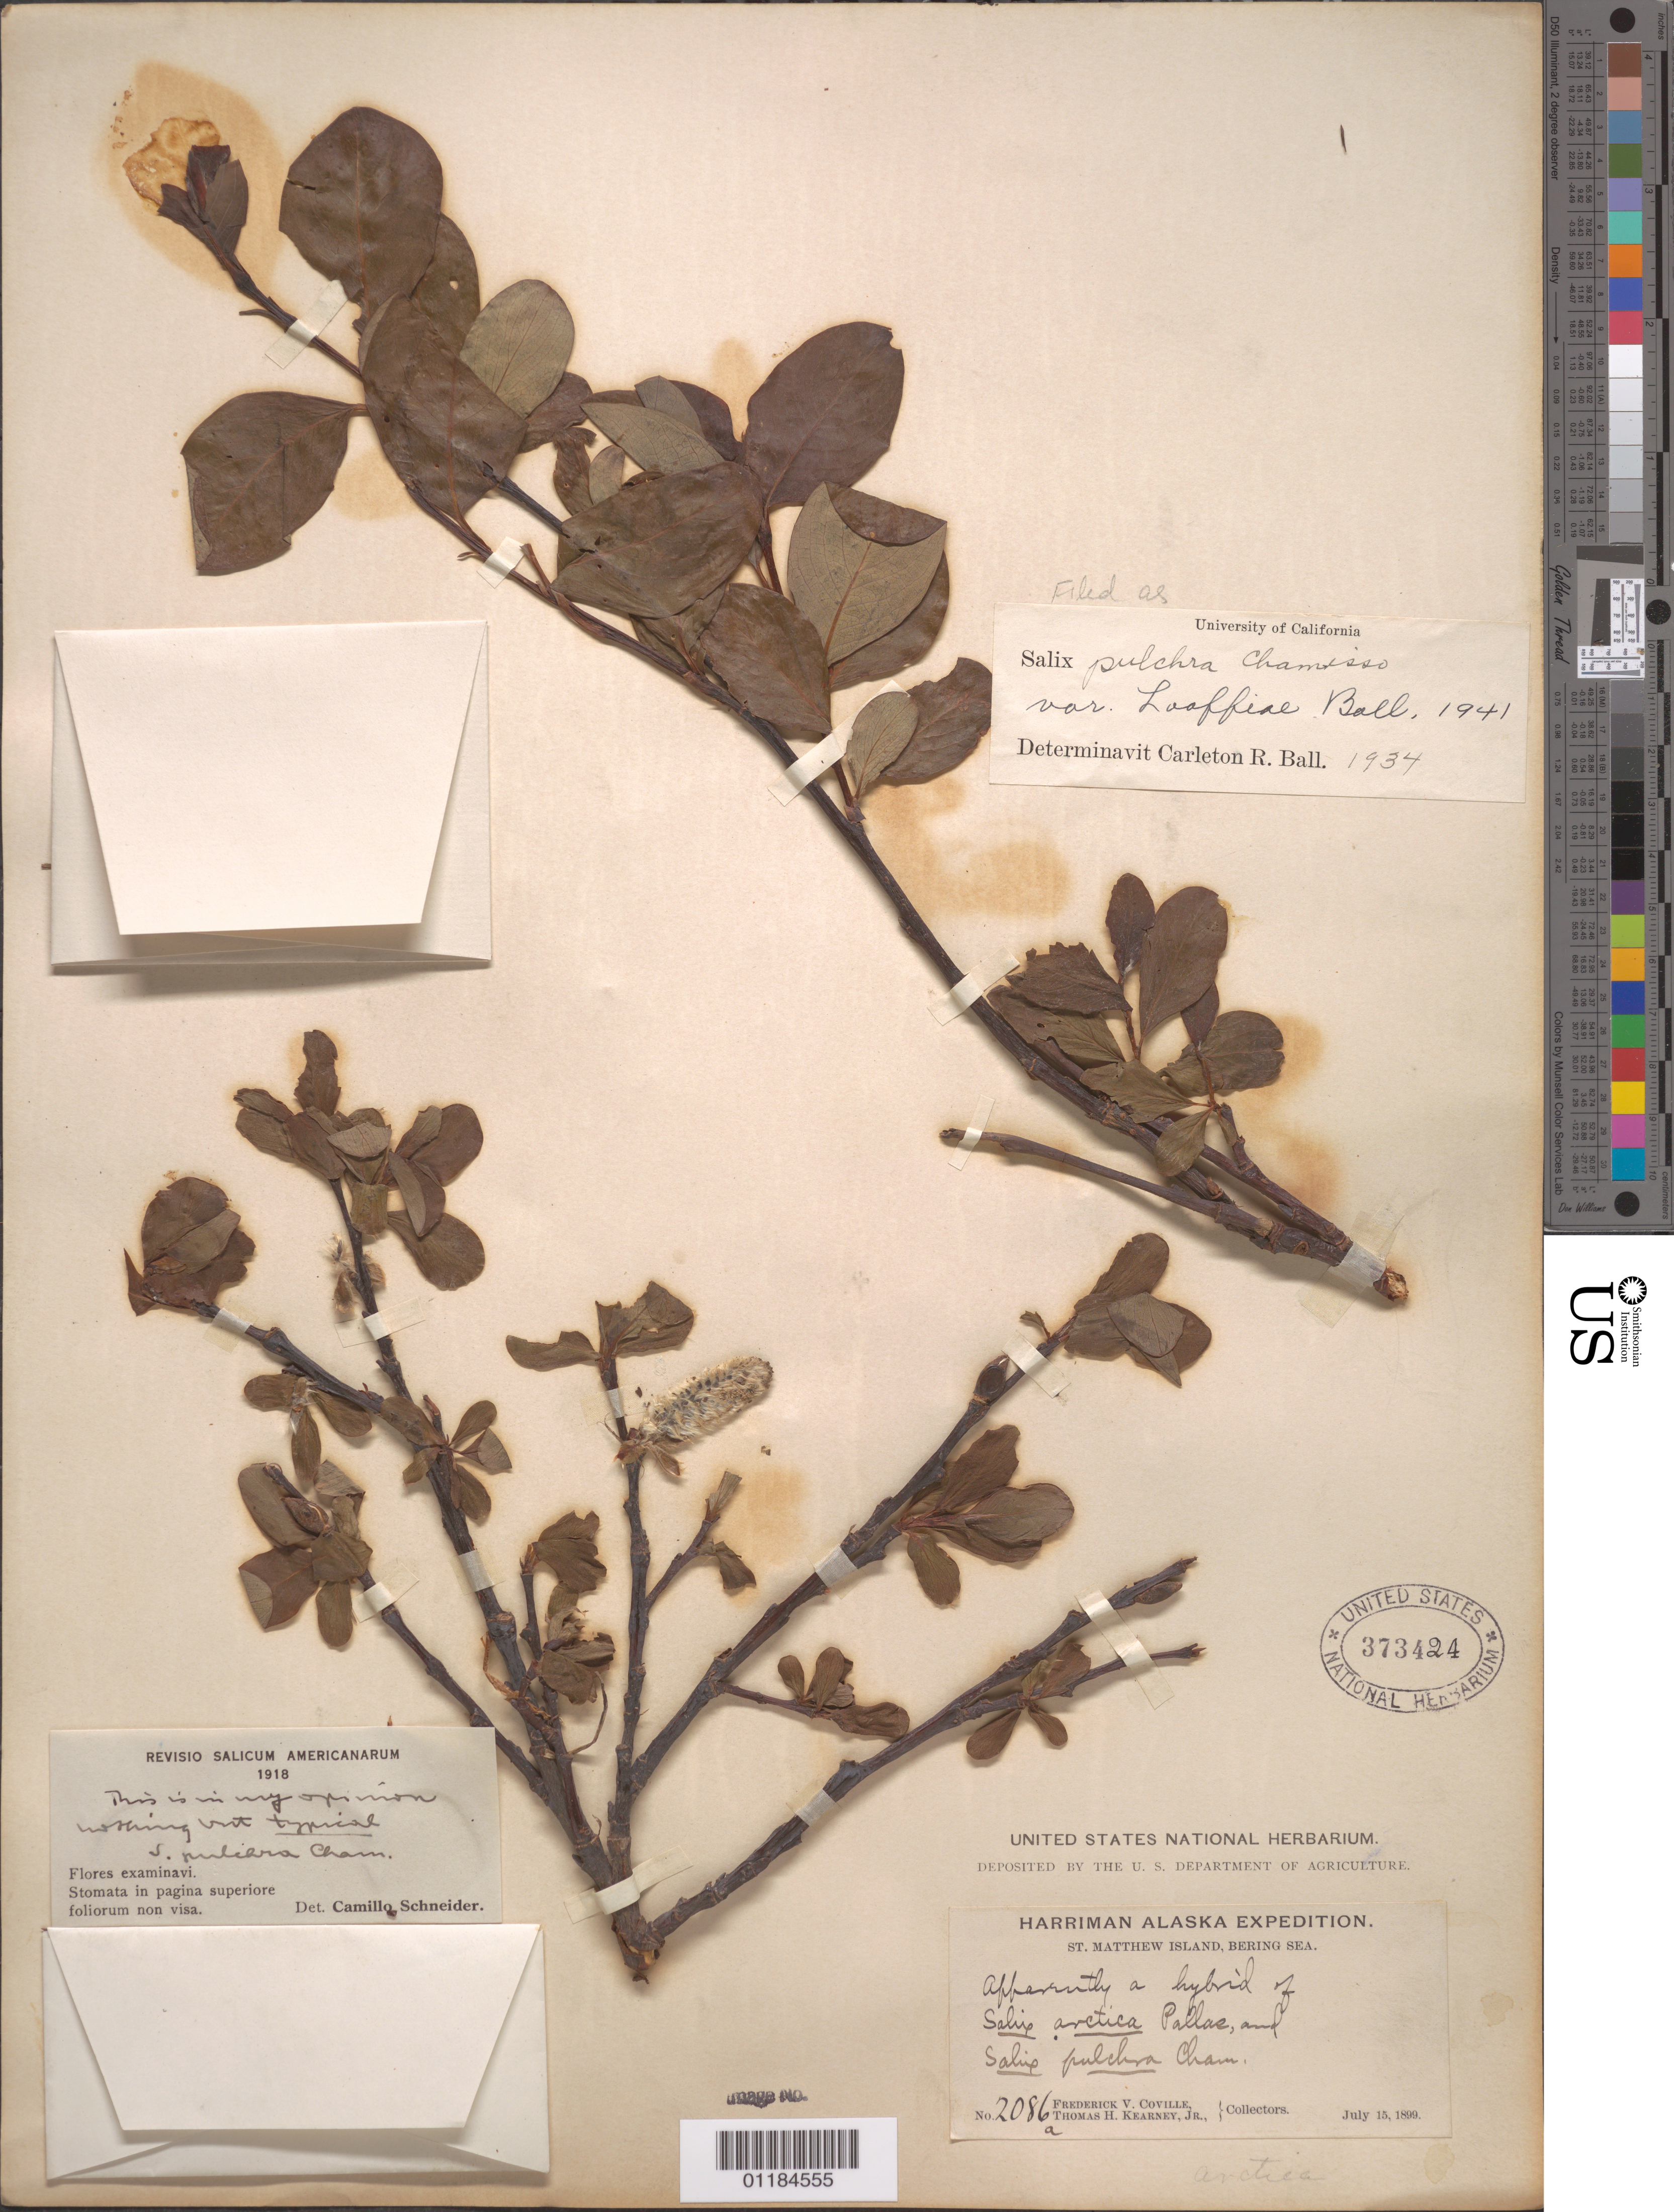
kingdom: Plantae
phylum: Tracheophyta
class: Magnoliopsida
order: Malpighiales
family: Salicaceae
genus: Salix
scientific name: Salix pulchra var. looffiae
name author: C.R. Ball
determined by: Ball, C. R.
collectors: F. V. Coville & T. H. Kearney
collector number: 2086a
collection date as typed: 15 Jul 1899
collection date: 1899-07-15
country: United States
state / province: Alaska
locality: St. Matthew Island, Bering Sea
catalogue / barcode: US 373424